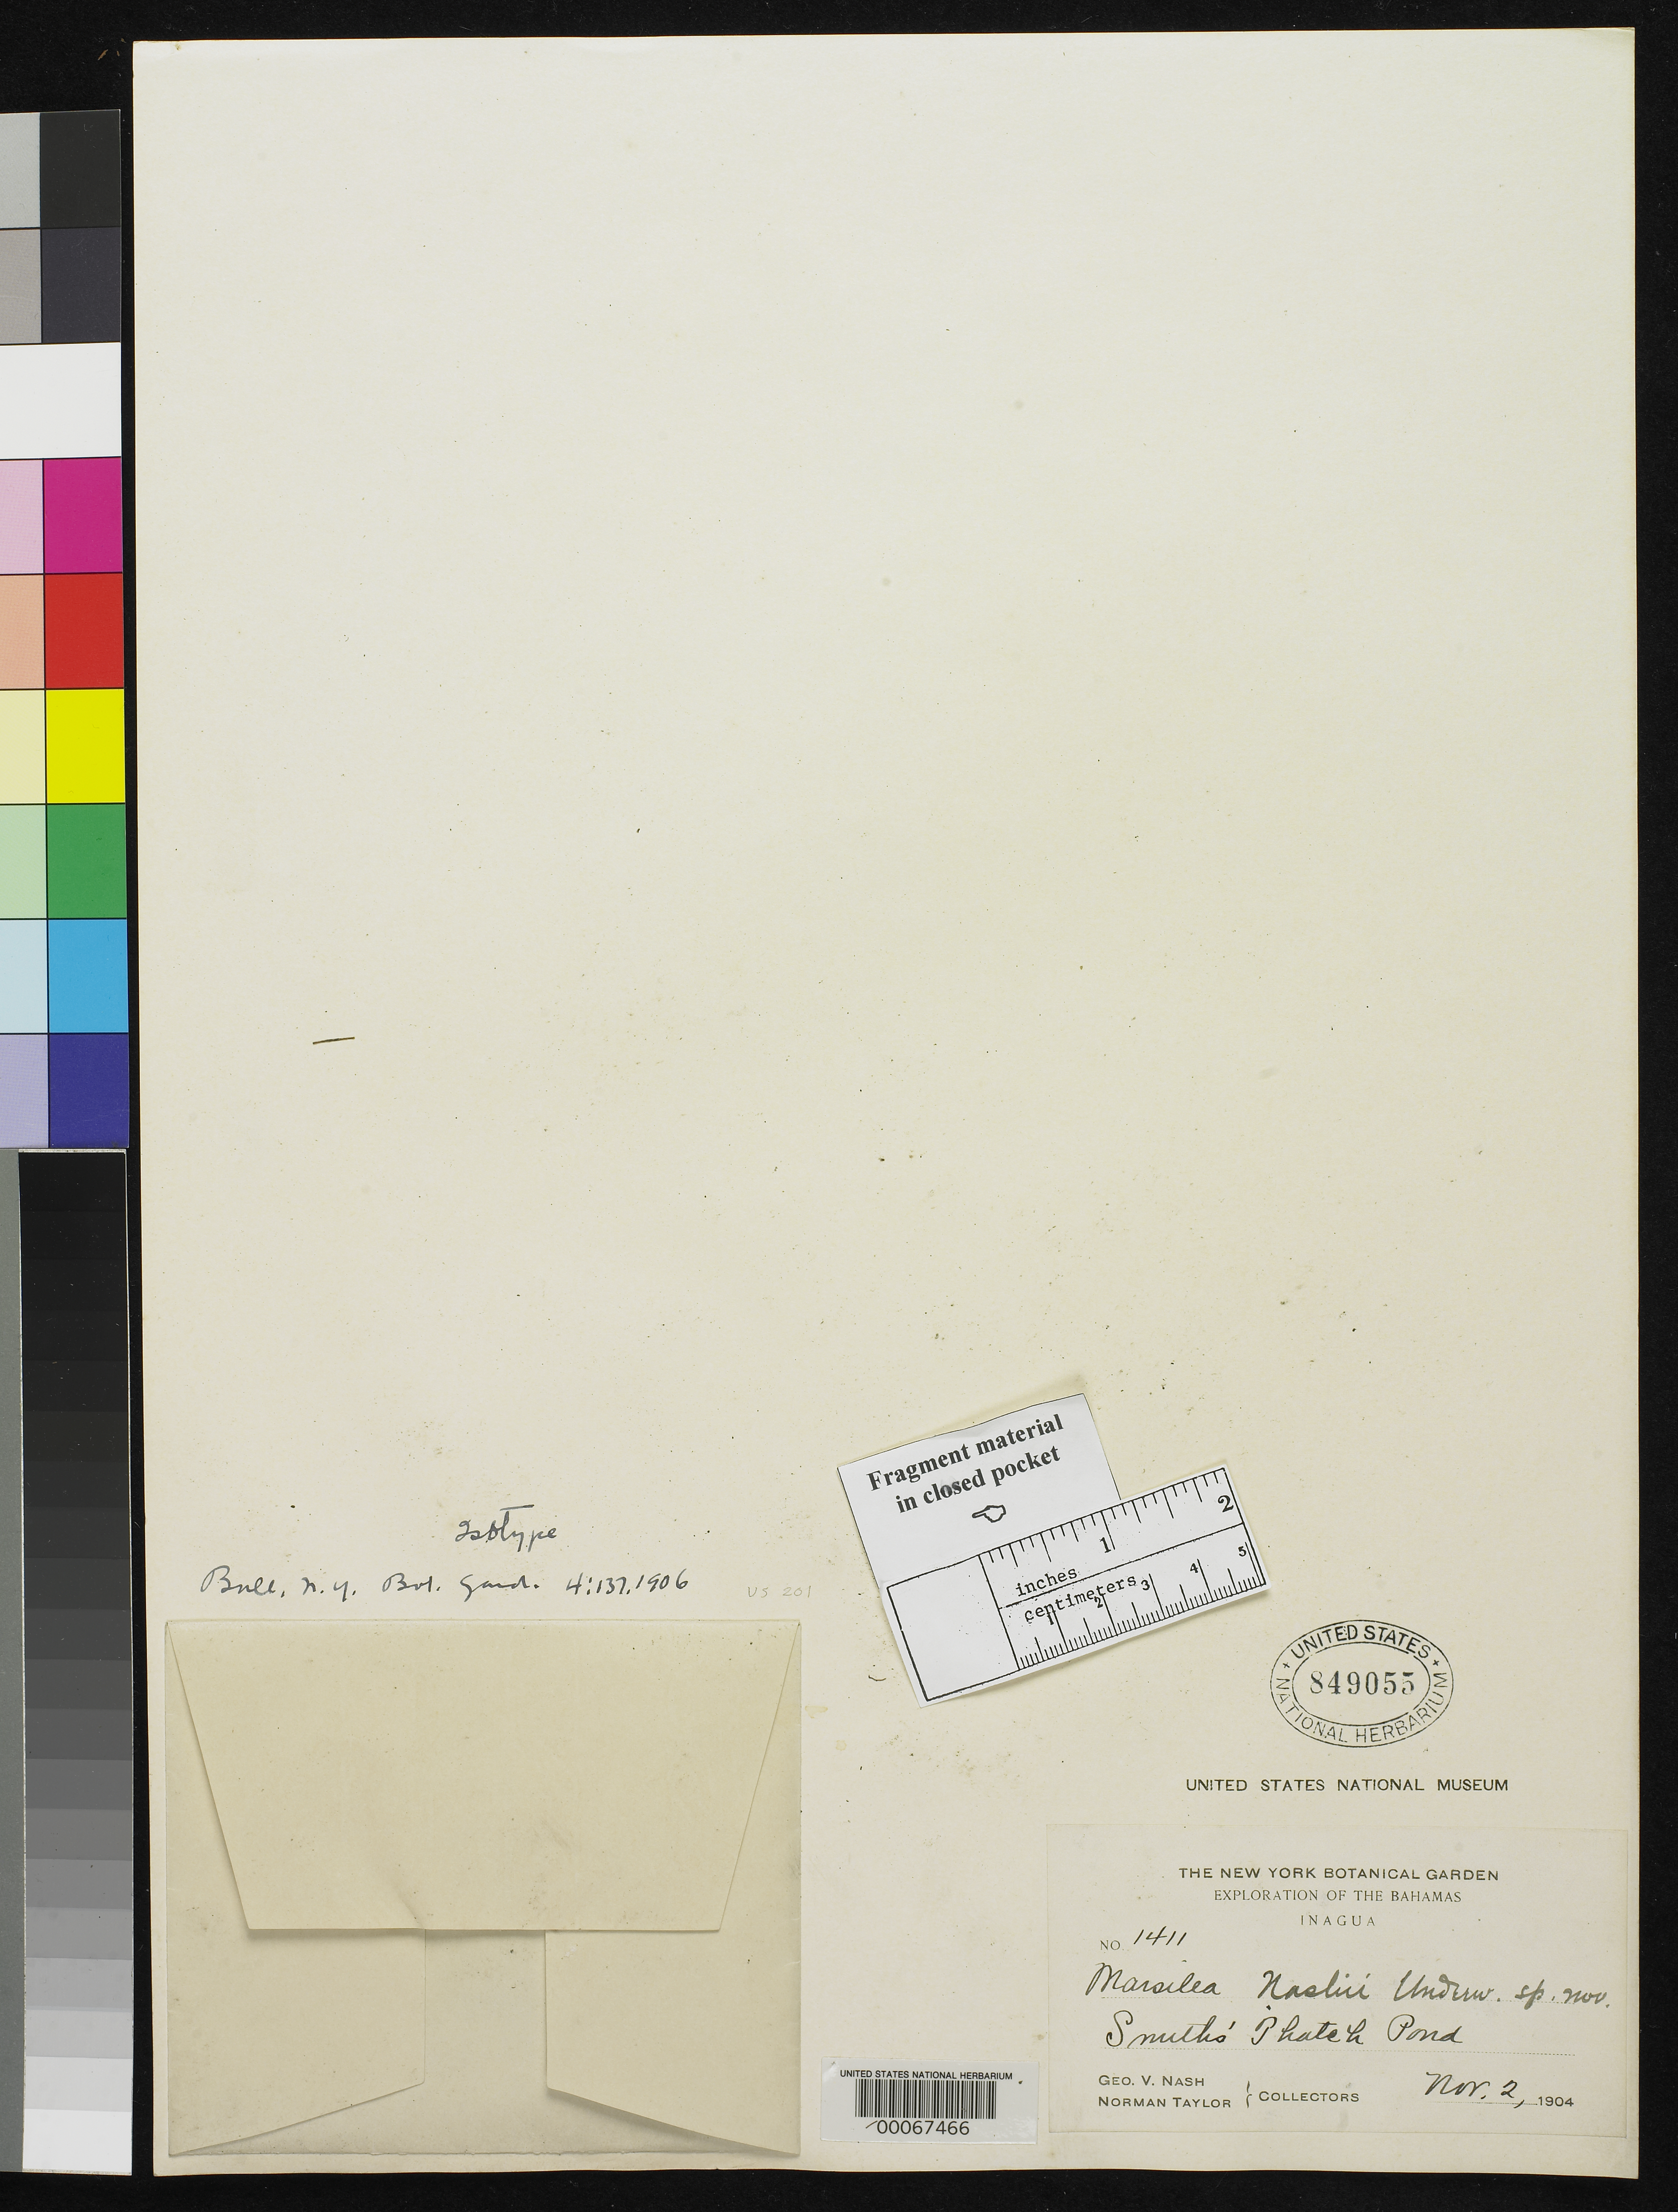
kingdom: Plantae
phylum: Tracheophyta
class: Polypodiopsida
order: Salviniales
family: Marsileaceae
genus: Marsilea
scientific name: Marsilea nashii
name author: Underw.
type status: Type Collection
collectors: G. V. Nash & N. Taylor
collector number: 1411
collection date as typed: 02 Nov 1904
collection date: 1904-11-02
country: Bahamas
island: Inagua Island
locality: Smith's Phateh pond.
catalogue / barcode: US 849055